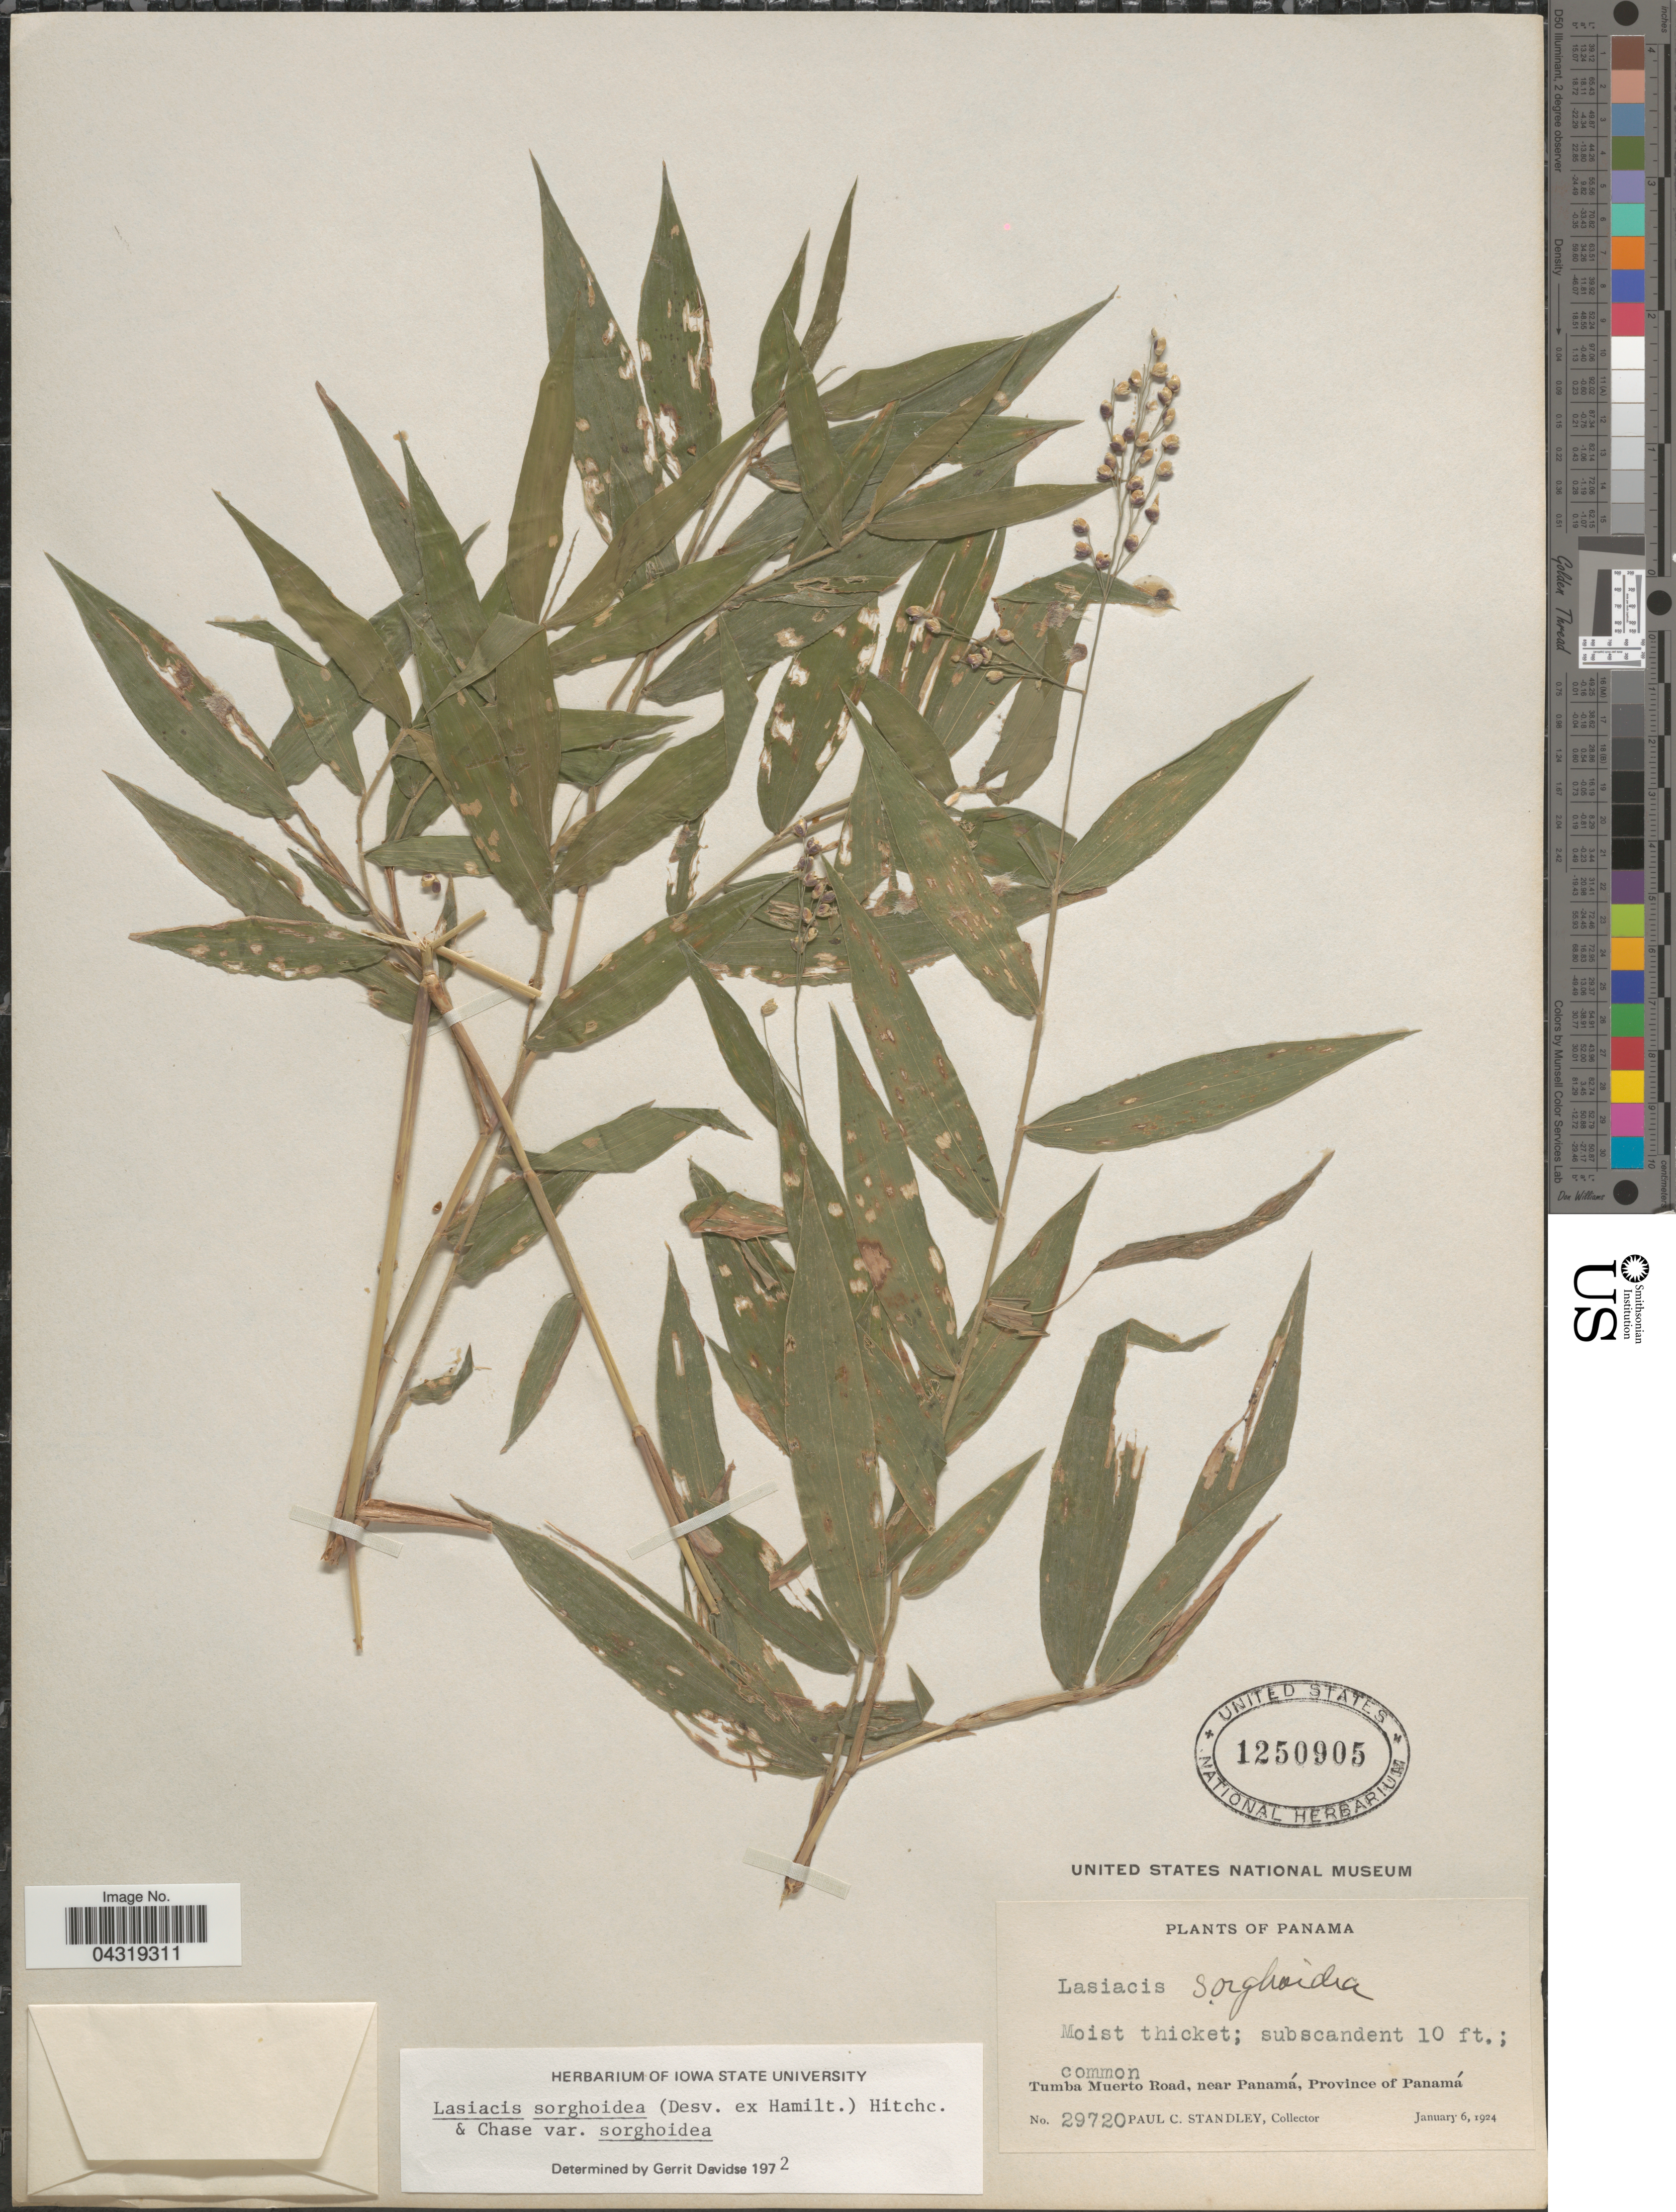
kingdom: Plantae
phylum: Tracheophyta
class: Liliopsida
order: Poales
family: Poaceae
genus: Lasiacis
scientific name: Lasiacis sorghoidea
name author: (Desv. ex Ham.) Hitchc. & Chase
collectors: P. C. Standley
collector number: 29720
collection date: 1924-01-06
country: Panama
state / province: Panamá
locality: Tumba Muerto Road, near Panamá, Province of Panamá.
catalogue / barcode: US 1250905